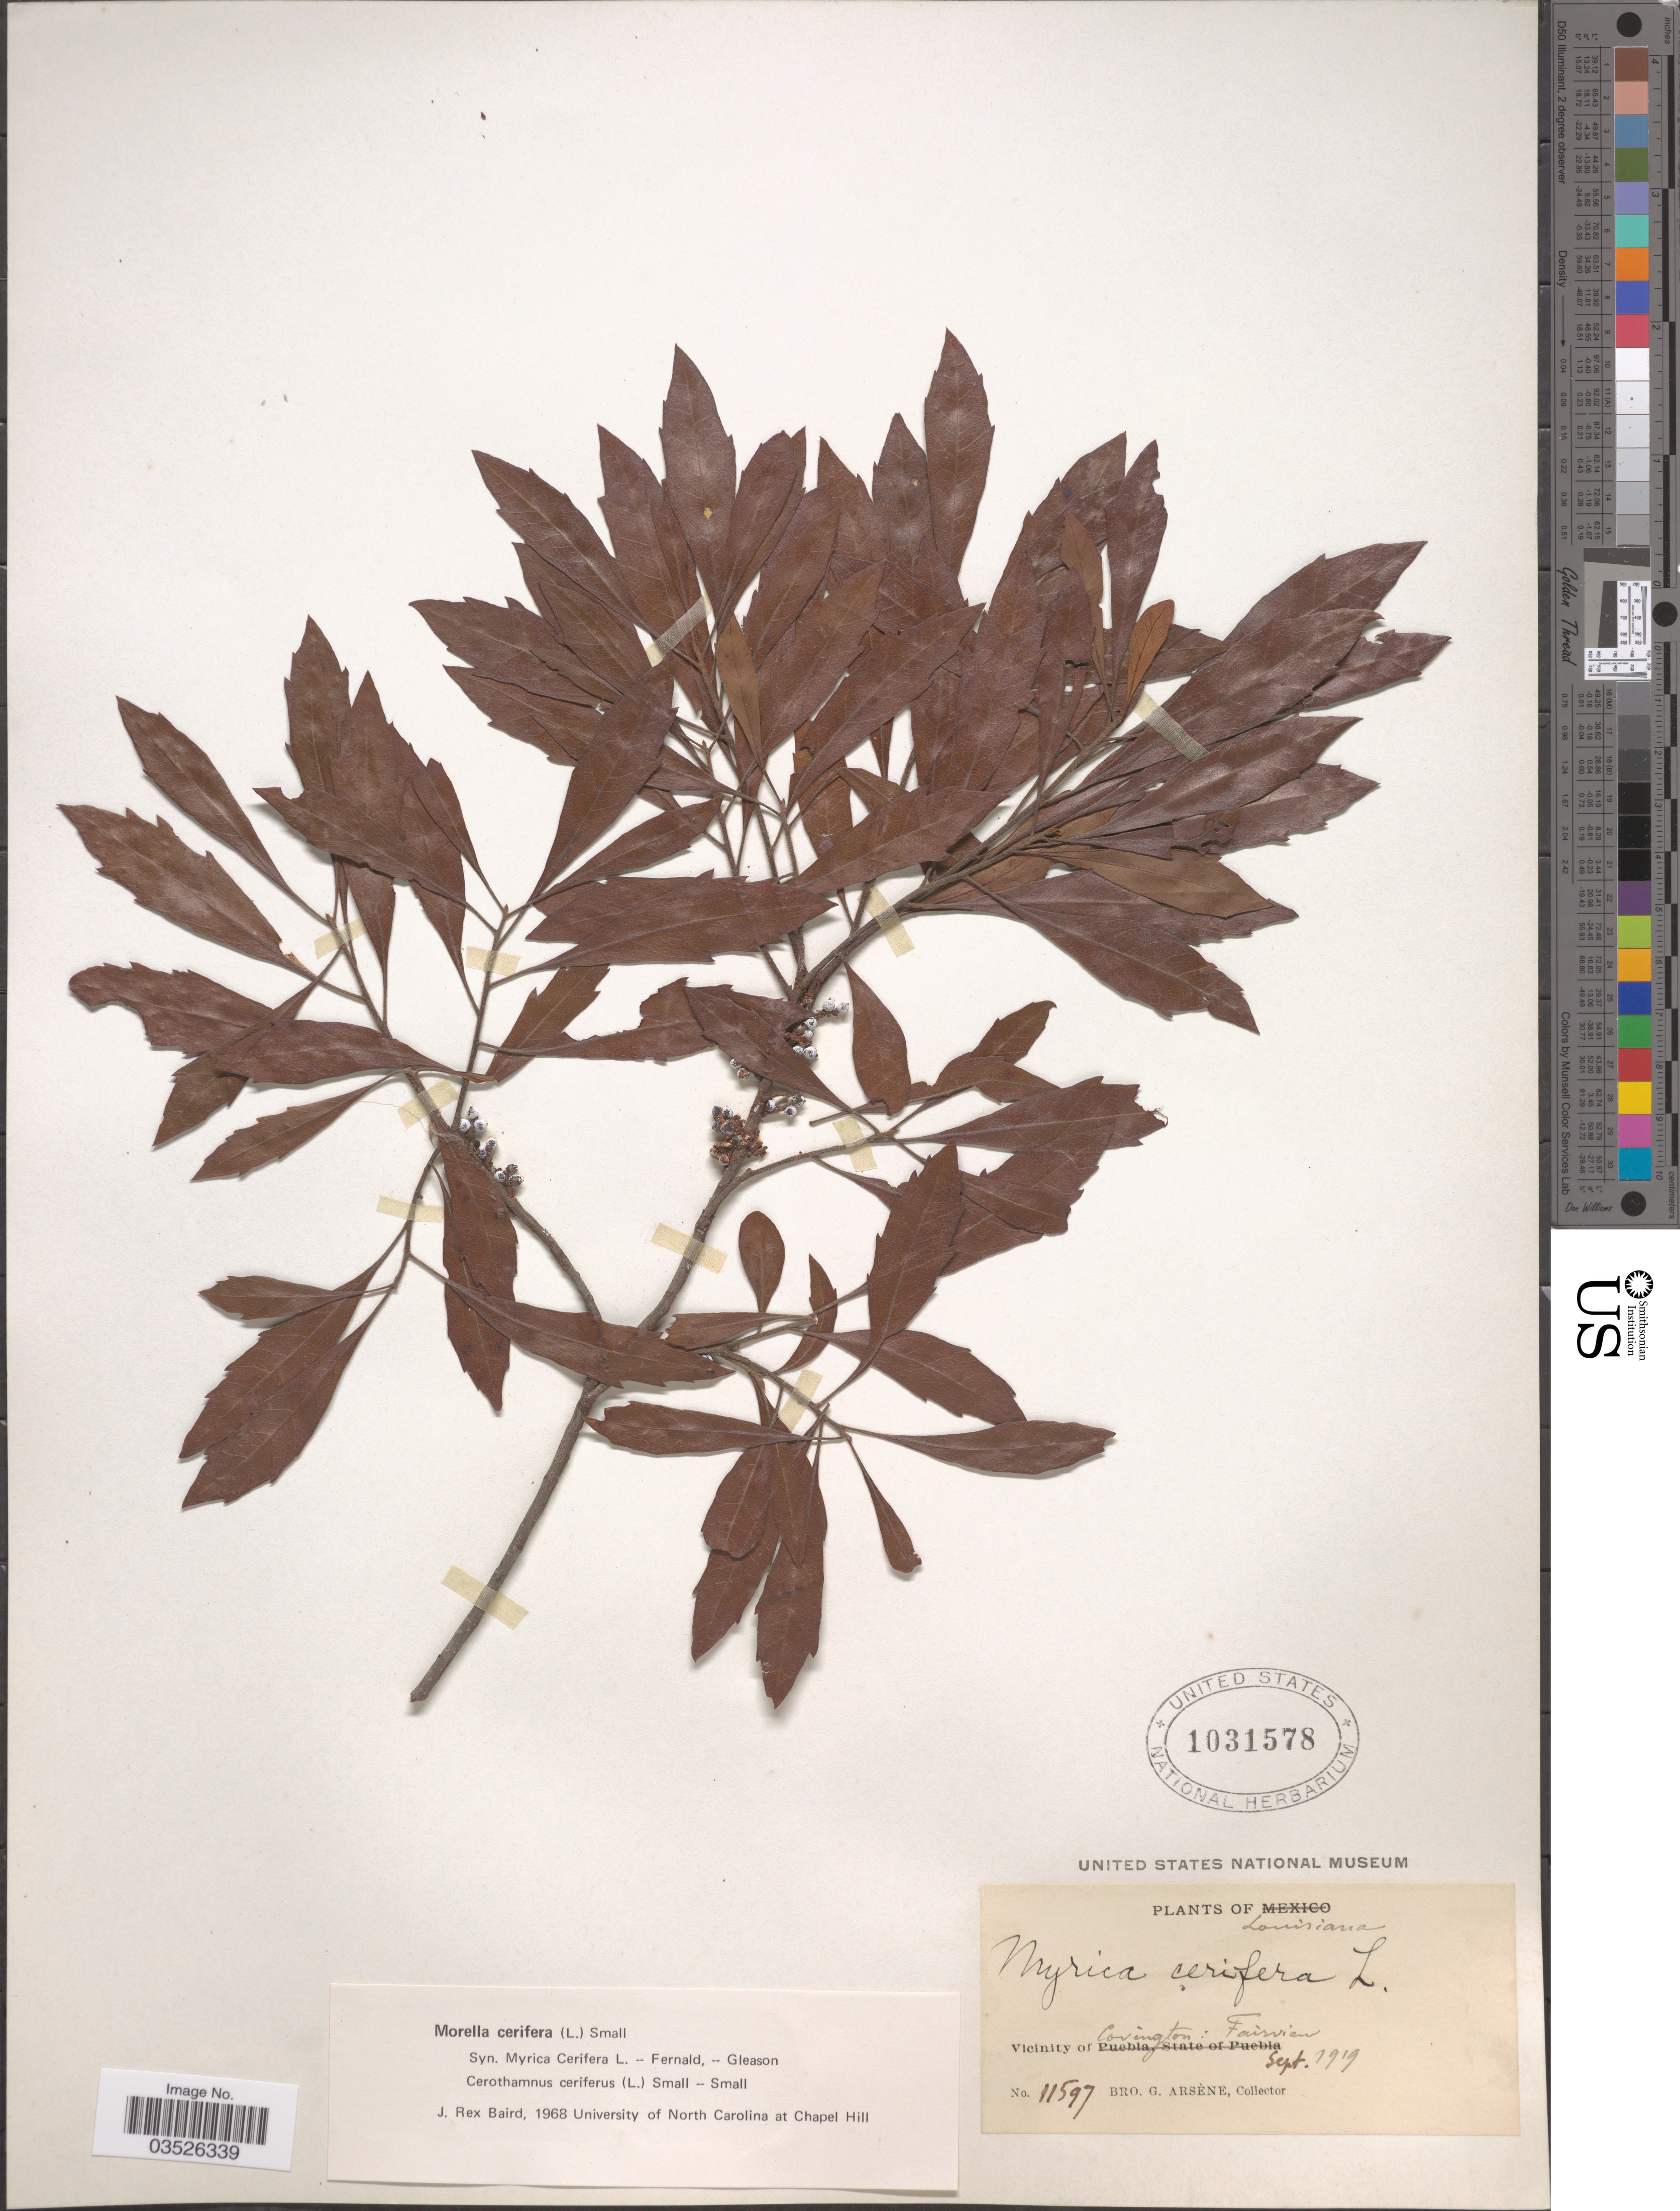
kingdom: Plantae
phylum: Tracheophyta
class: Magnoliopsida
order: Fagales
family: Myricaceae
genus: Morella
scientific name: Morella cerifera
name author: (L.) Small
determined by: Baird, James Rex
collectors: Bro. G. Arsène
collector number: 11597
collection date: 1919-09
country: United States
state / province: Louisiana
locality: Vicinity of Covington: Fairview.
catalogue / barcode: US 1031578